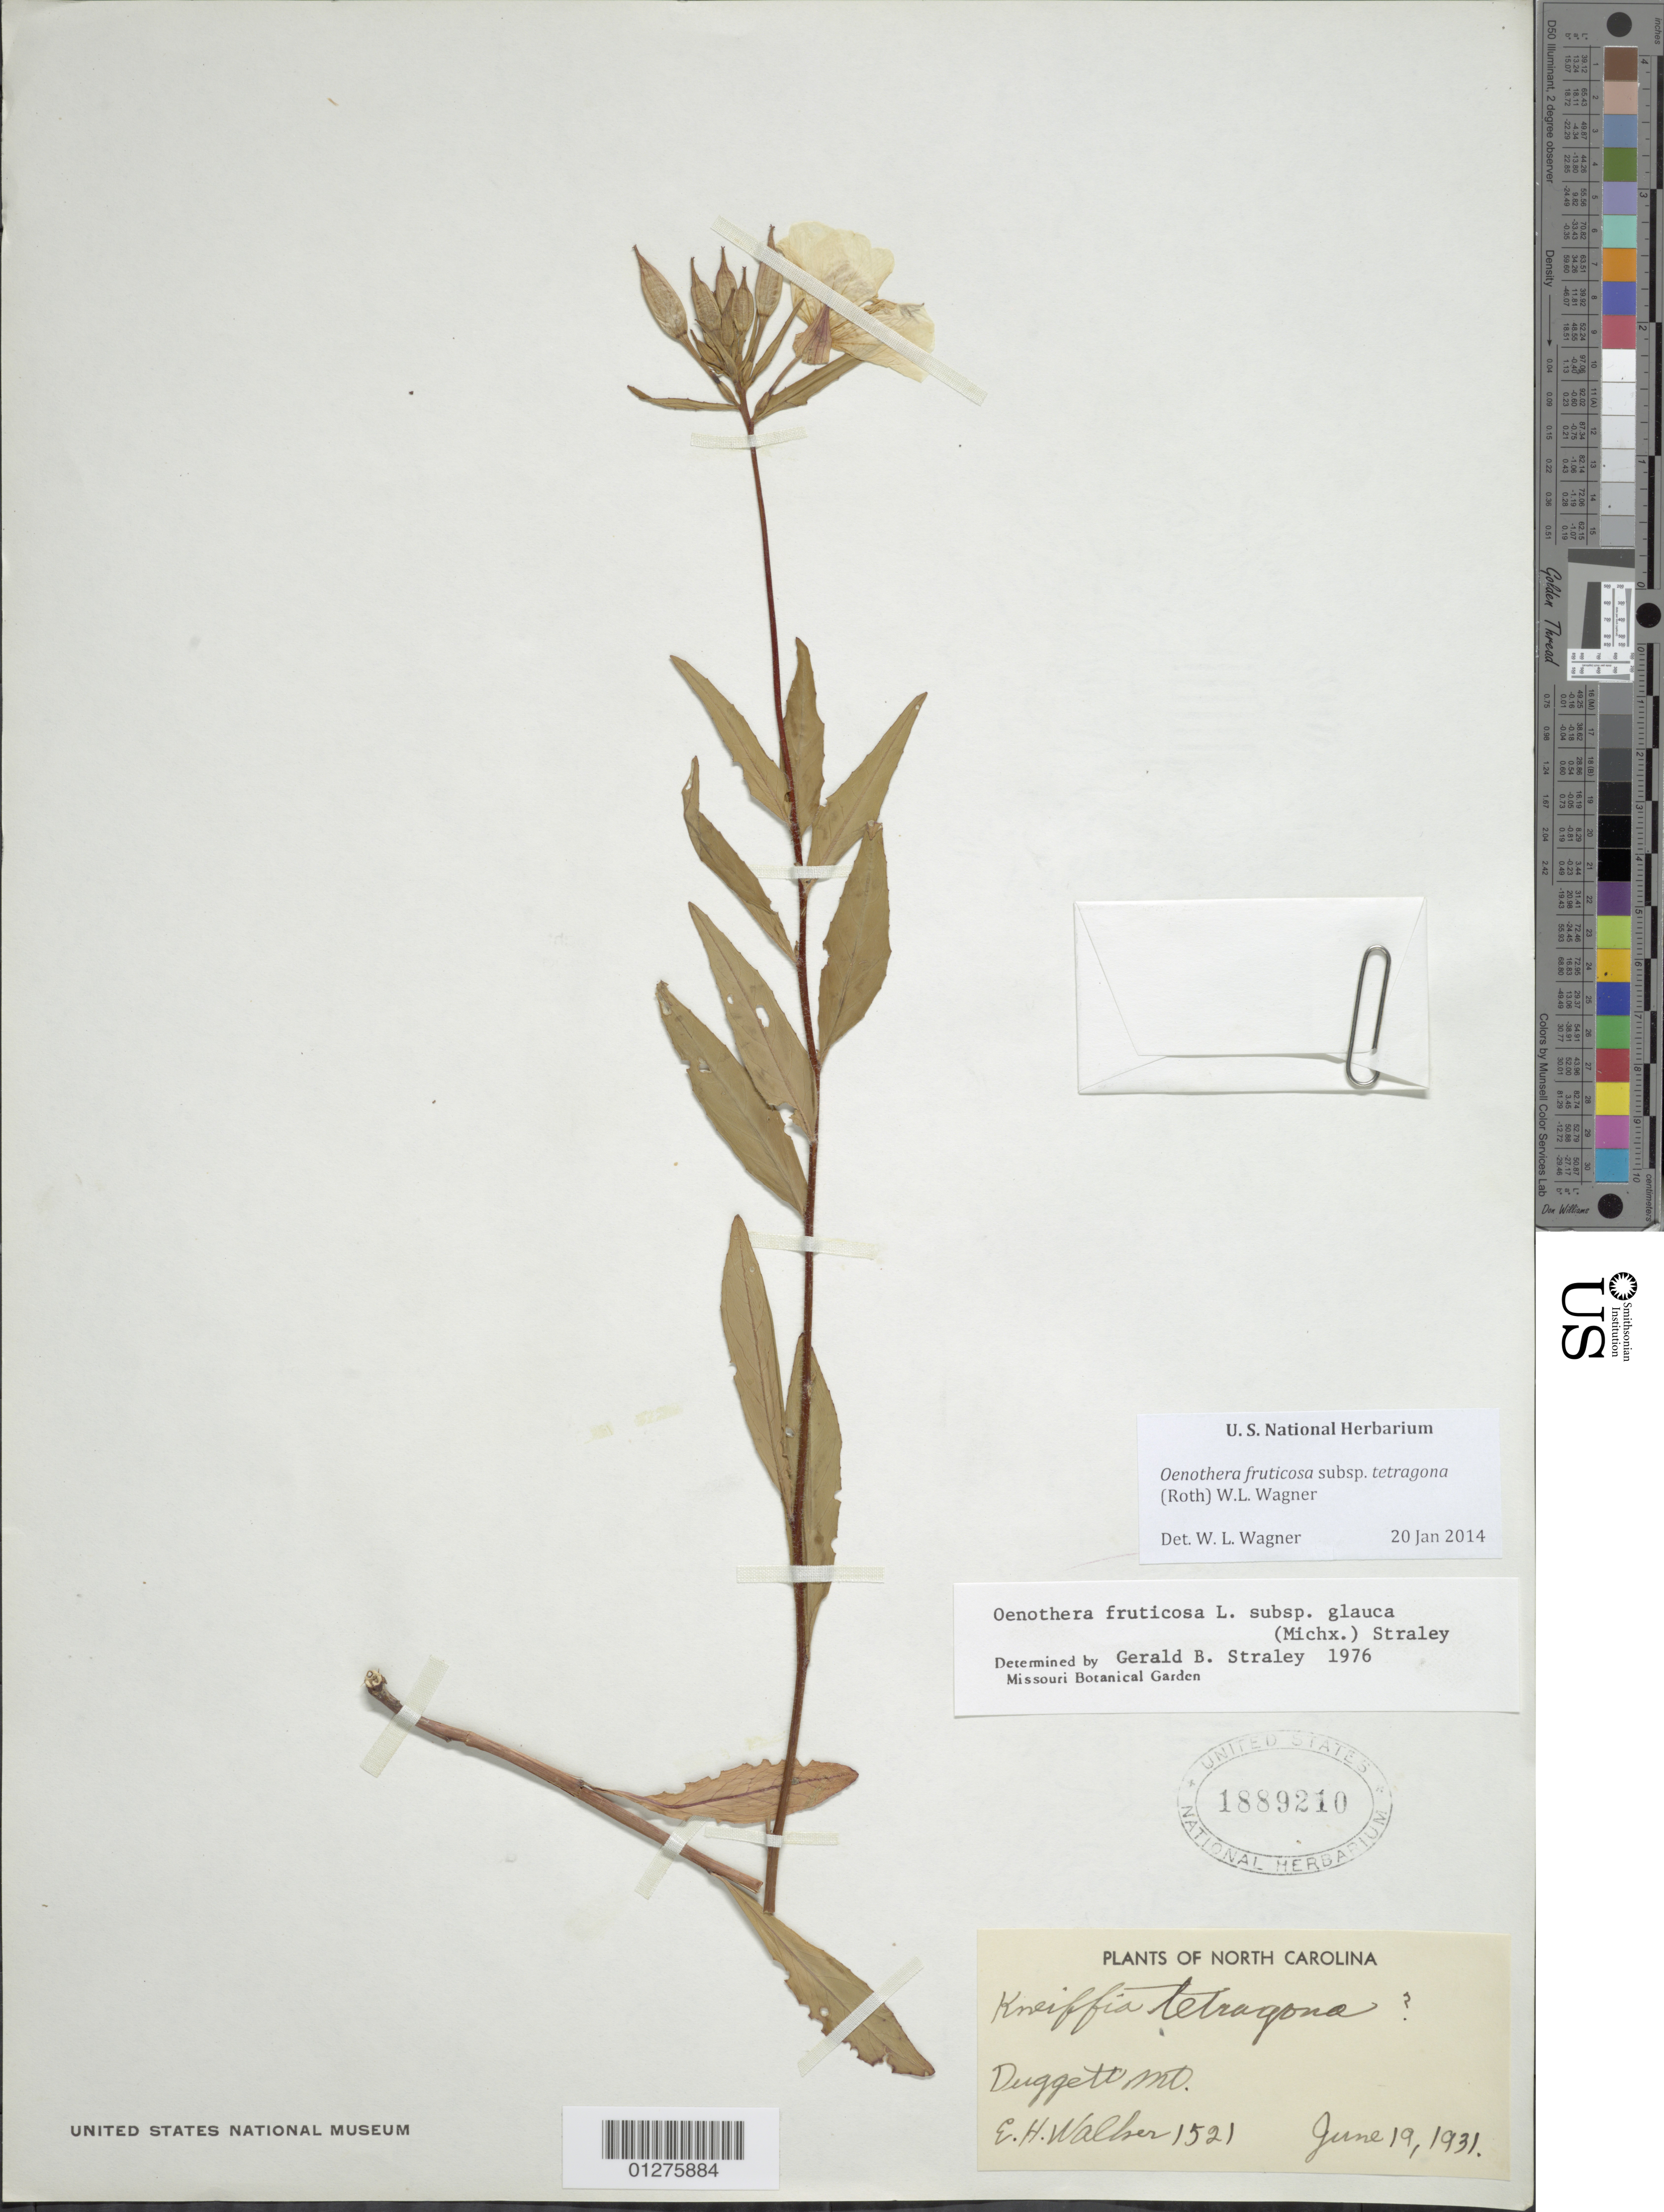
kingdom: Plantae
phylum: Tracheophyta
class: Magnoliopsida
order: Myrtales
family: Onagraceae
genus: Oenothera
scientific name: Oenothera fruticosa subsp. tetragona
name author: (Roth) W.L. Wagner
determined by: Wagner, W. L., (BOT), Smithsonian Institution - National Museum of Natural History (UNITED STATES)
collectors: E. H. Walker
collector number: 1521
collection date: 1931-06-19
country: United States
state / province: North Carolina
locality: Duggett Mt.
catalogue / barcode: US 1889210